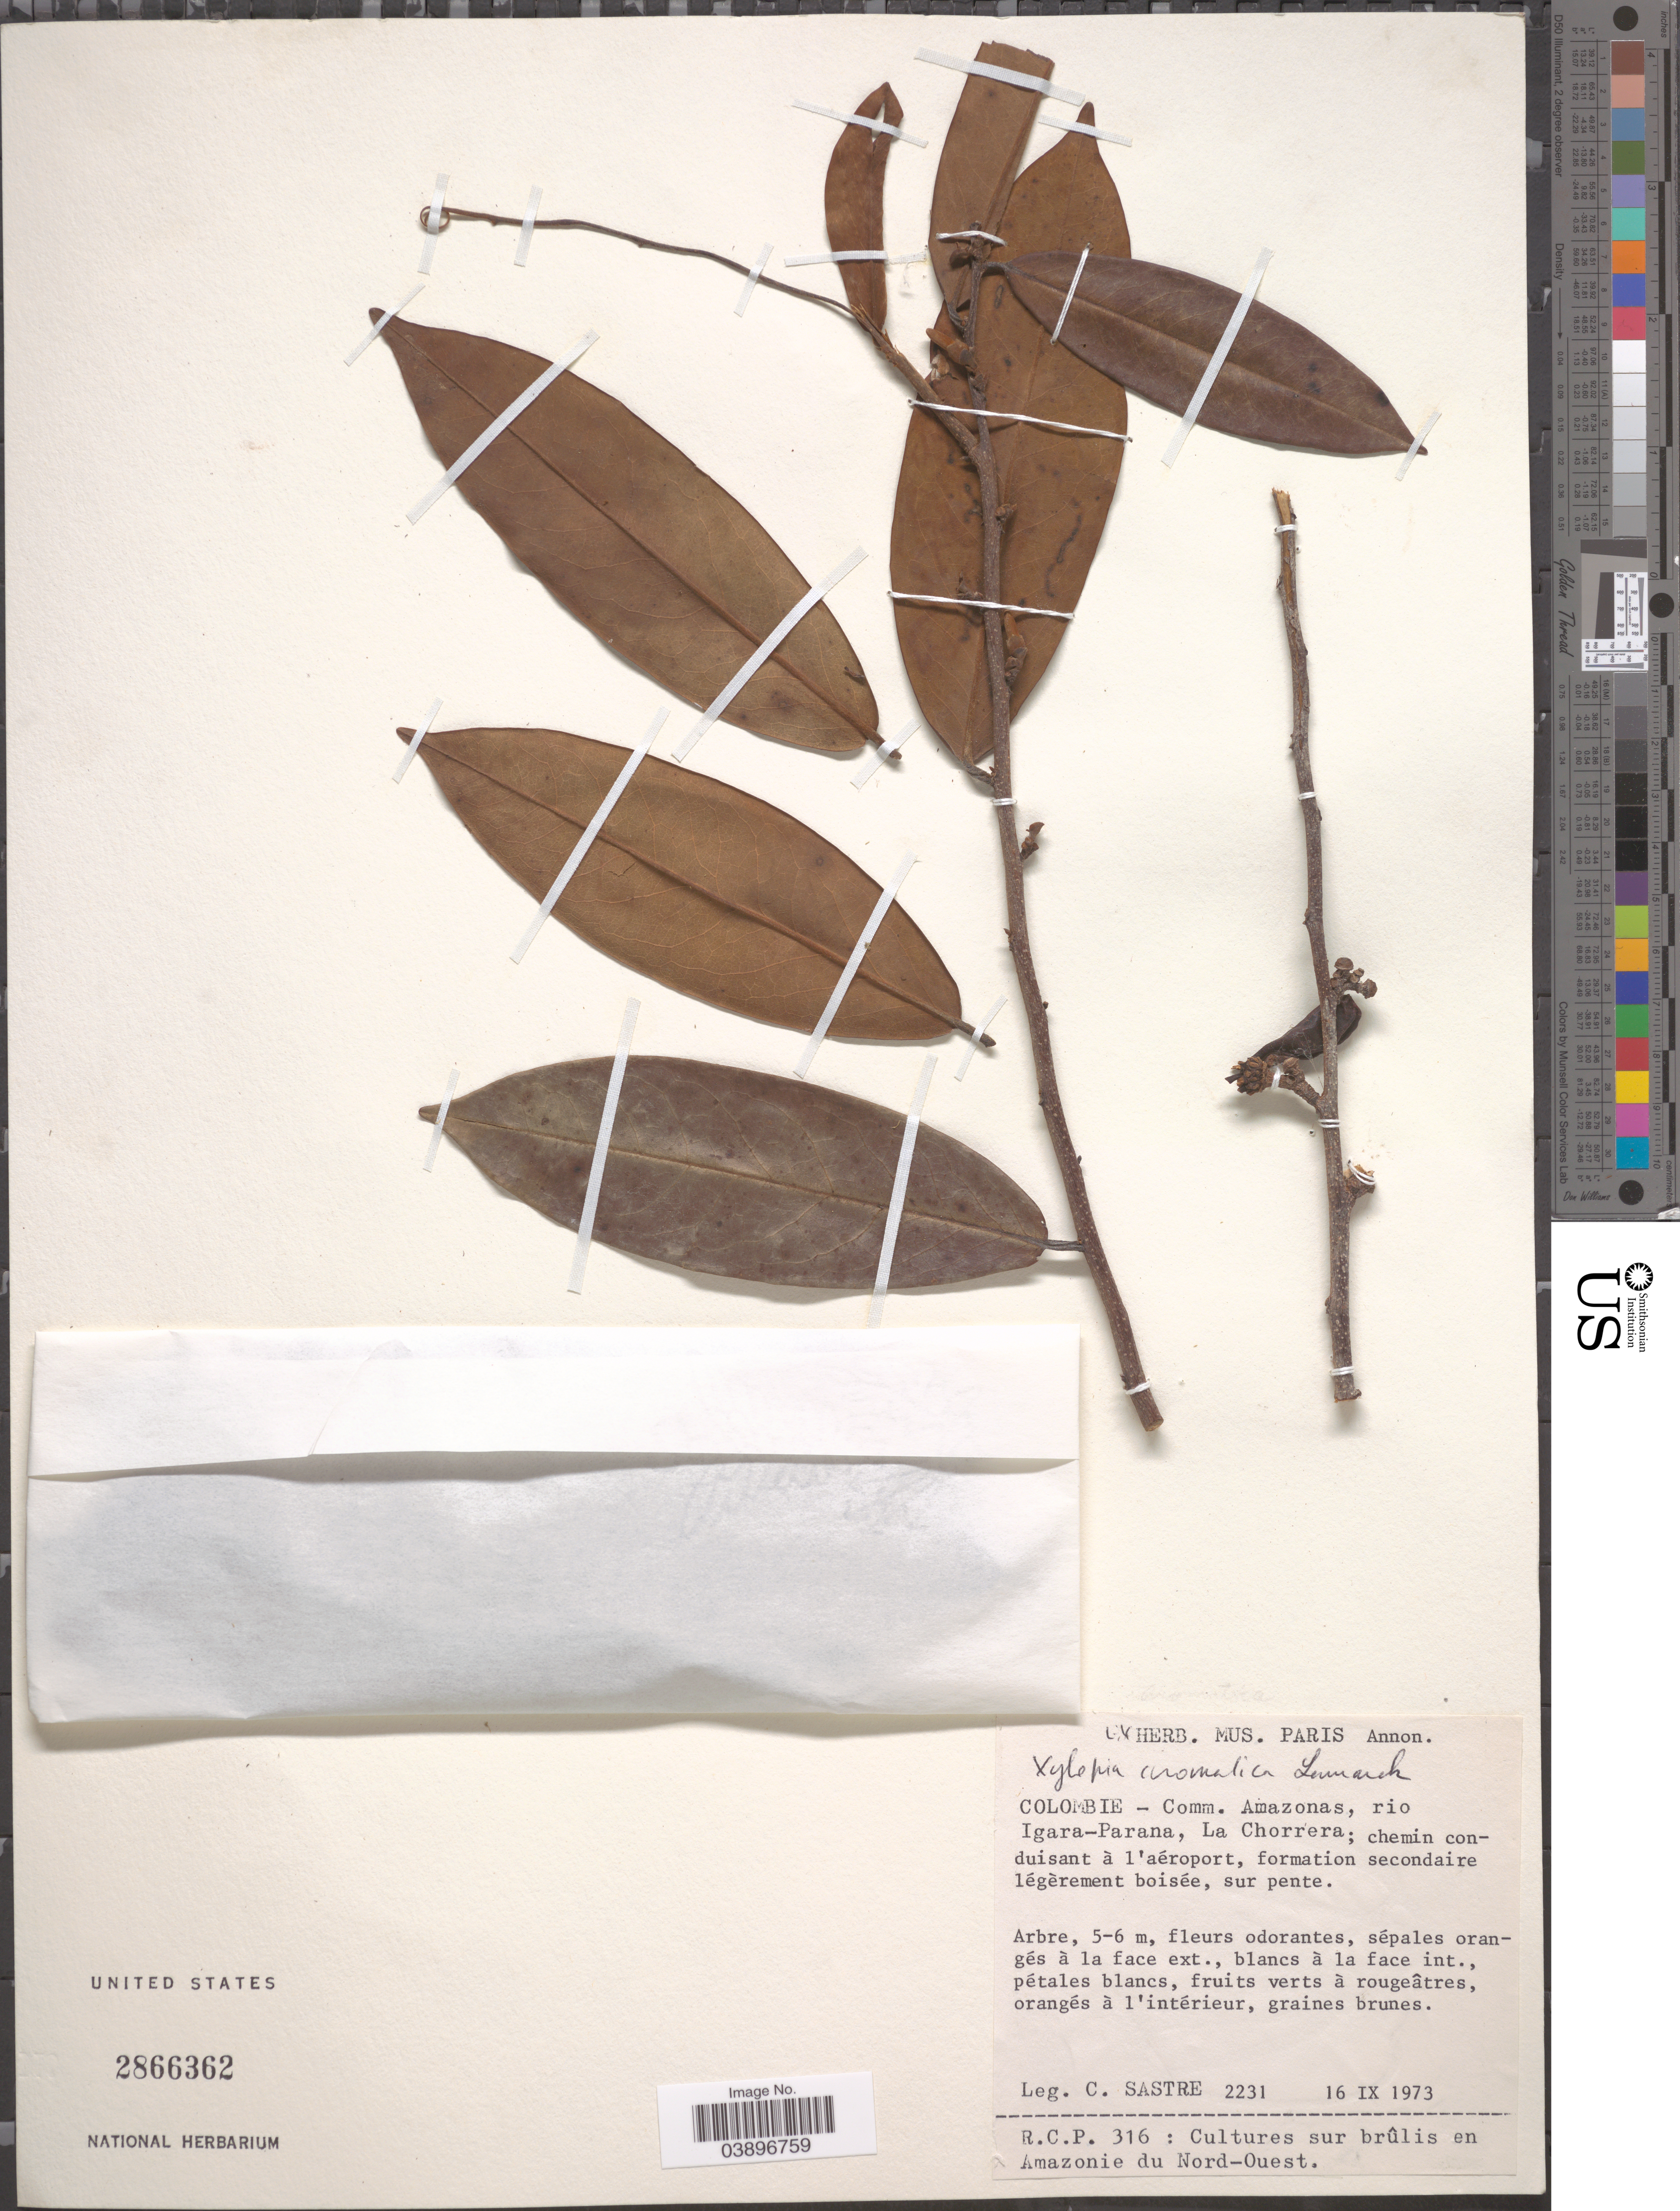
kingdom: Plantae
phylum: Tracheophyta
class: Magnoliopsida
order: Magnoliales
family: Annonaceae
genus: Xylopia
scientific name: Xylopia aromatica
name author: (Lam.) Mart.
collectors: C. Sastre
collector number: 2231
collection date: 1973-09-16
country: Colombia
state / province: Amazônas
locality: Comm. Amazonas, rio Igara-Parana, La Chorrera.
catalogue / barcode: US 2866362